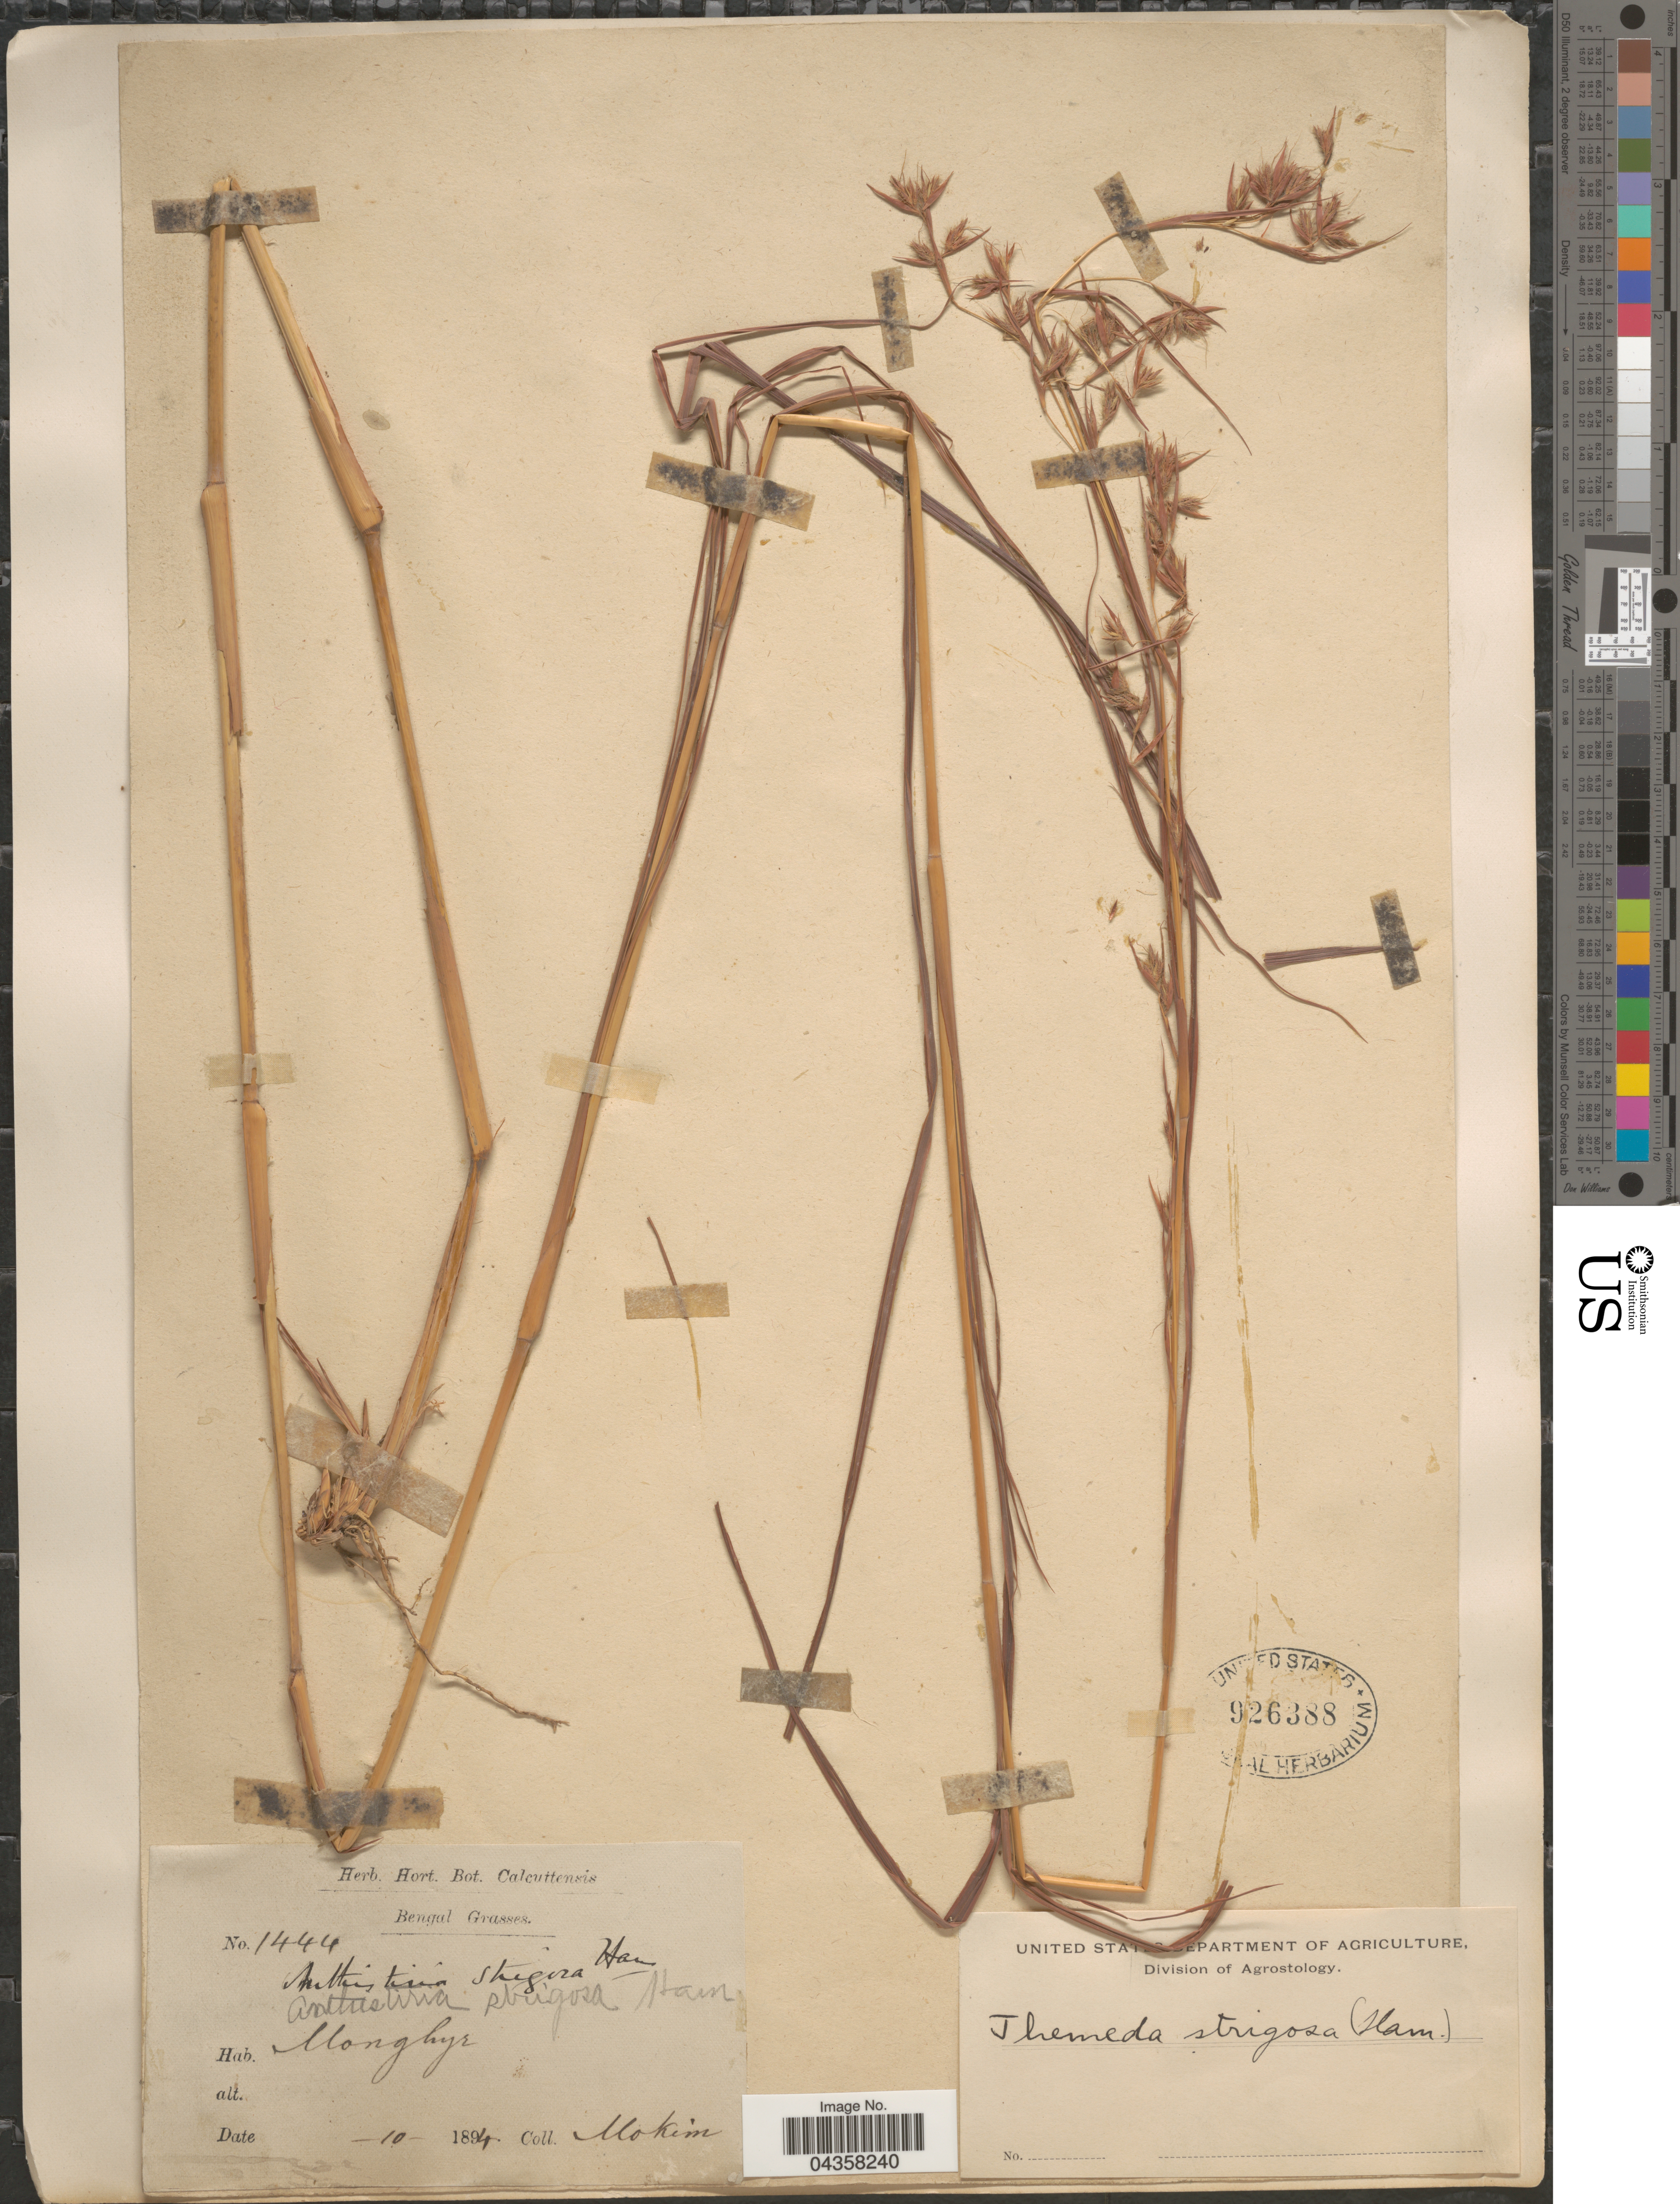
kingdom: Plantae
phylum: Tracheophyta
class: Liliopsida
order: Poales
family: Poaceae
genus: Themeda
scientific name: Themeda strigosa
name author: (Buch.-Ham. ex Hook. f.) A. Camus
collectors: -. Mokim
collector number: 1444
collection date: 1894-10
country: India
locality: Monghyr.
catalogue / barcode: US 926388